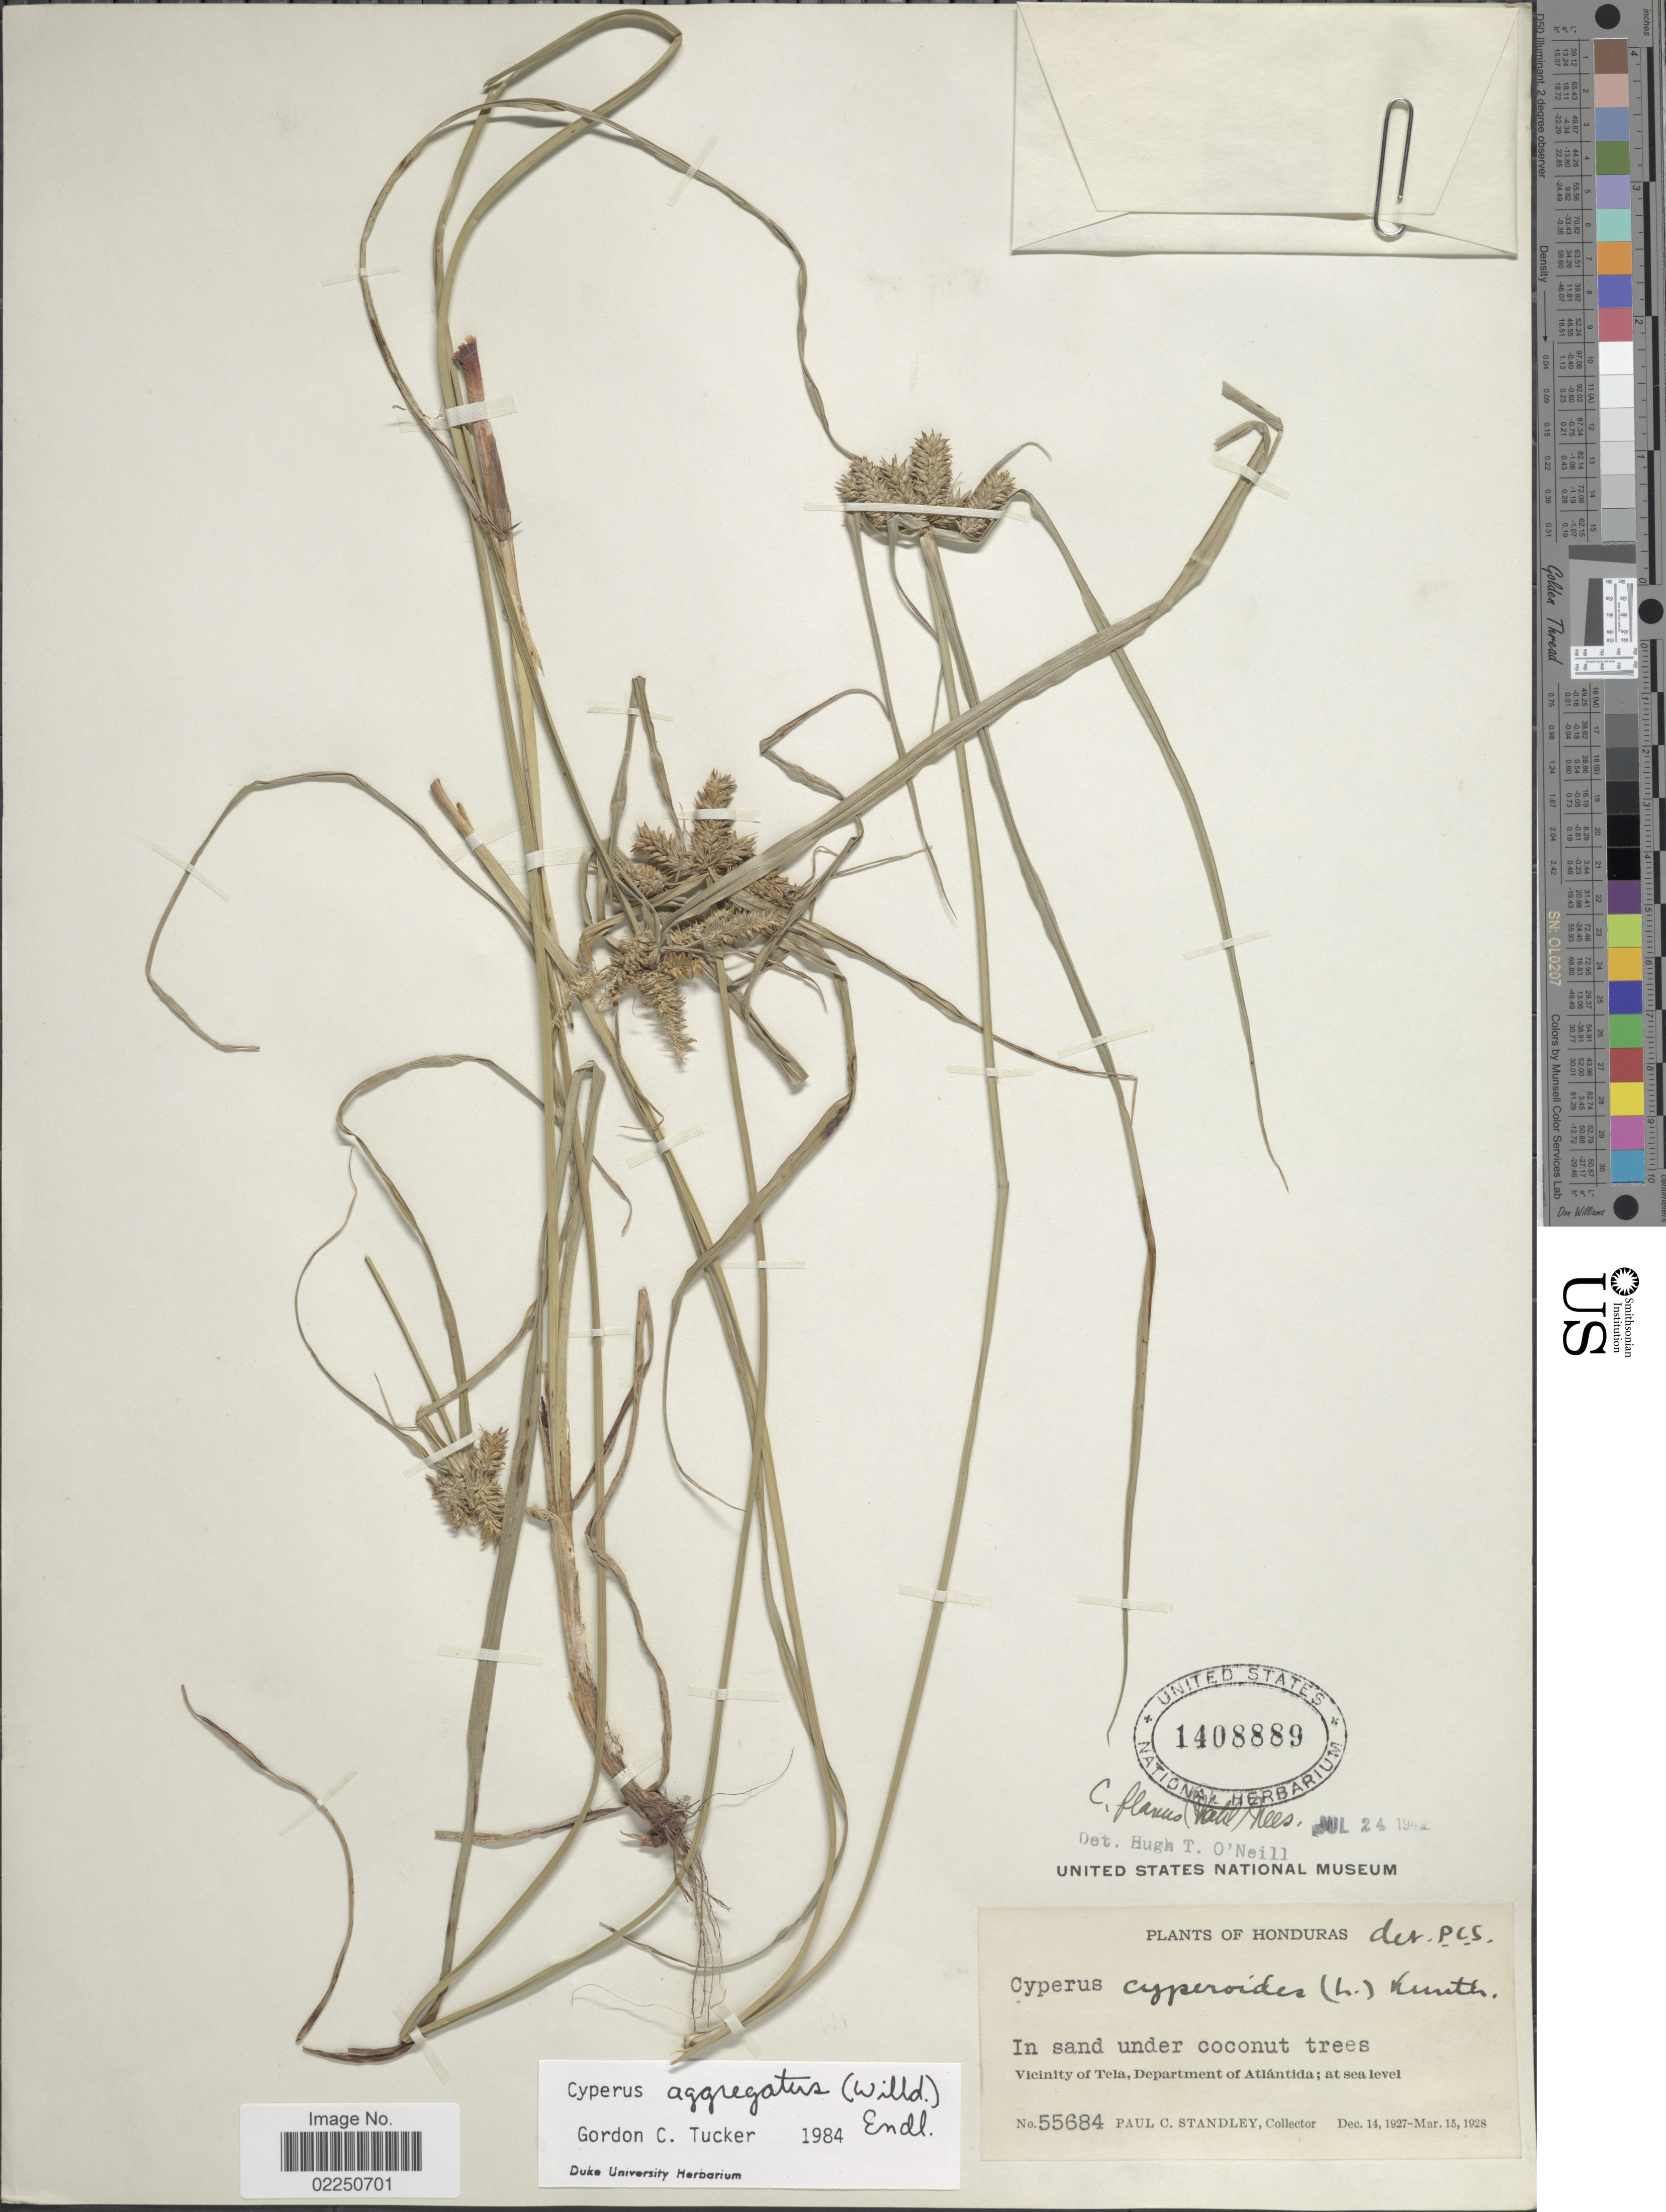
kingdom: Plantae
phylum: Tracheophyta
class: Liliopsida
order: Poales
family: Cyperaceae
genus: Cyperus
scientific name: Cyperus aggregatus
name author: (Willd.) Endl.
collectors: P. C. Standley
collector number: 55684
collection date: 1927-12-14/1928-03-15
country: Honduras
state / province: Atlántida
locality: Under coconut trees. Vicinity of Tela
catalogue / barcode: US 1408889